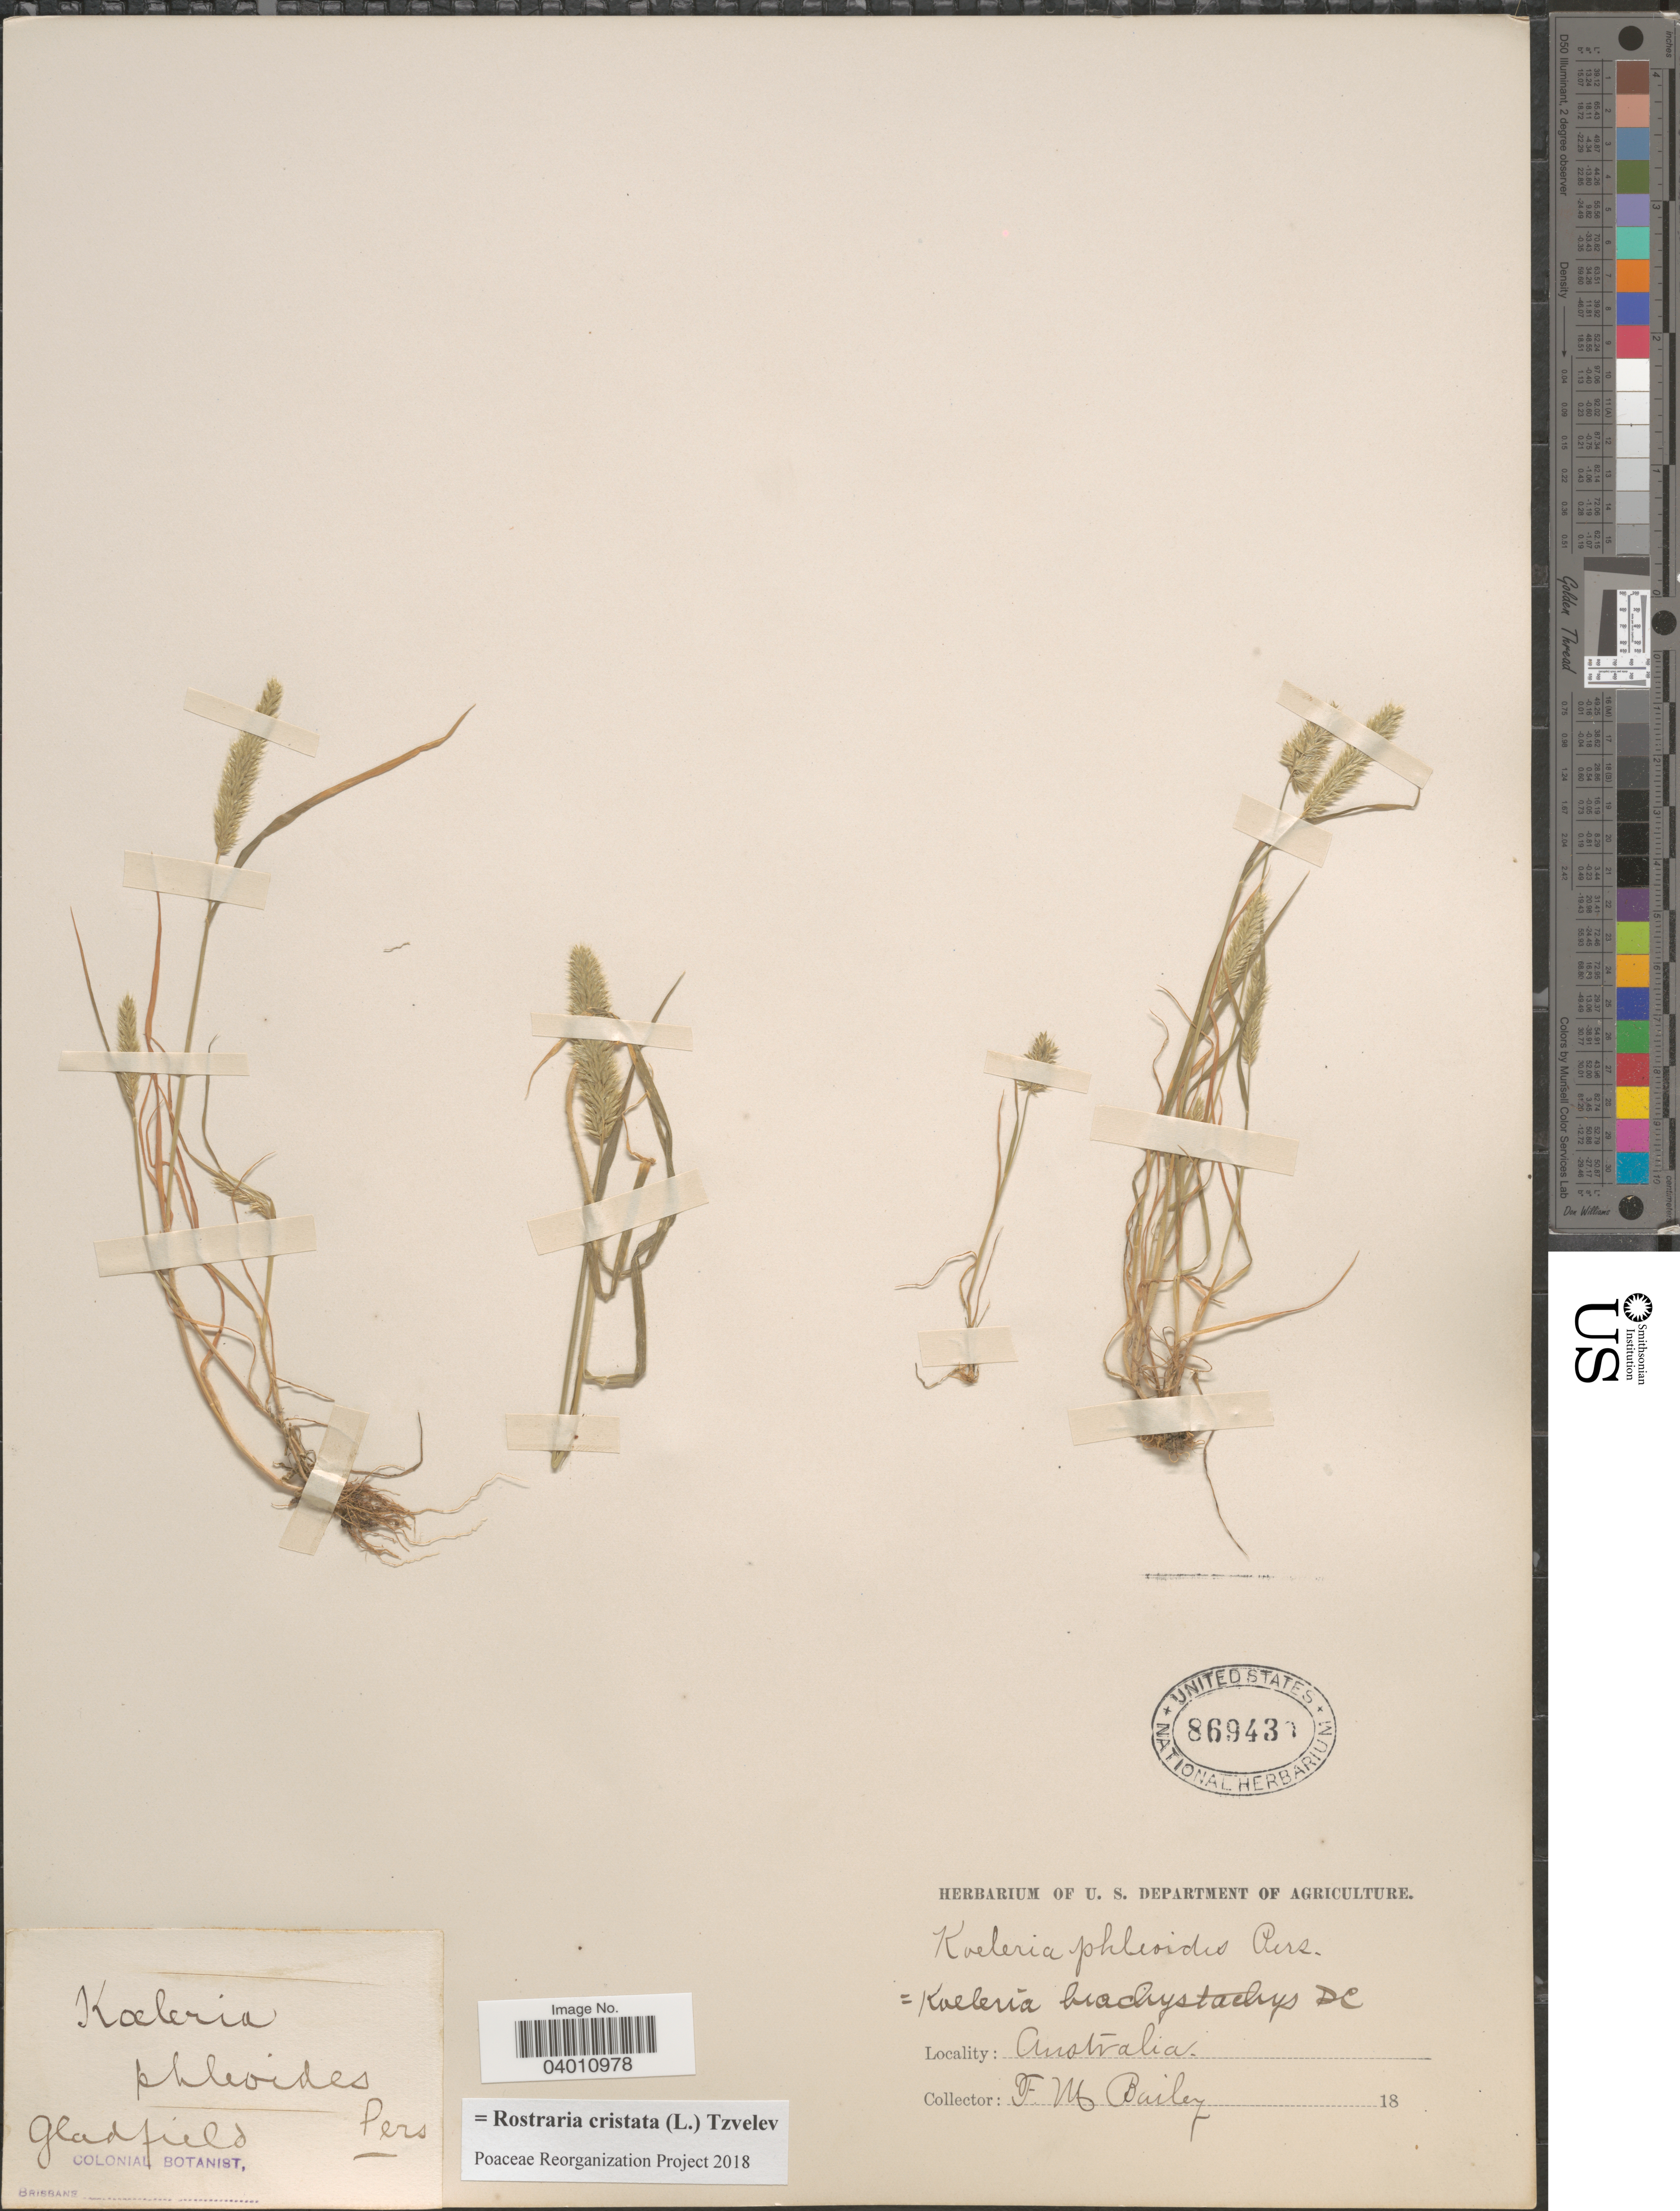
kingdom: Plantae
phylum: Tracheophyta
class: Liliopsida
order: Poales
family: Poaceae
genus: Rostraria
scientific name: Rostraria cristata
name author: (L.) Tzvelev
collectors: F. M. Bailey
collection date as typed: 18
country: Australia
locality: Gladfield.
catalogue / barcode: US 869430